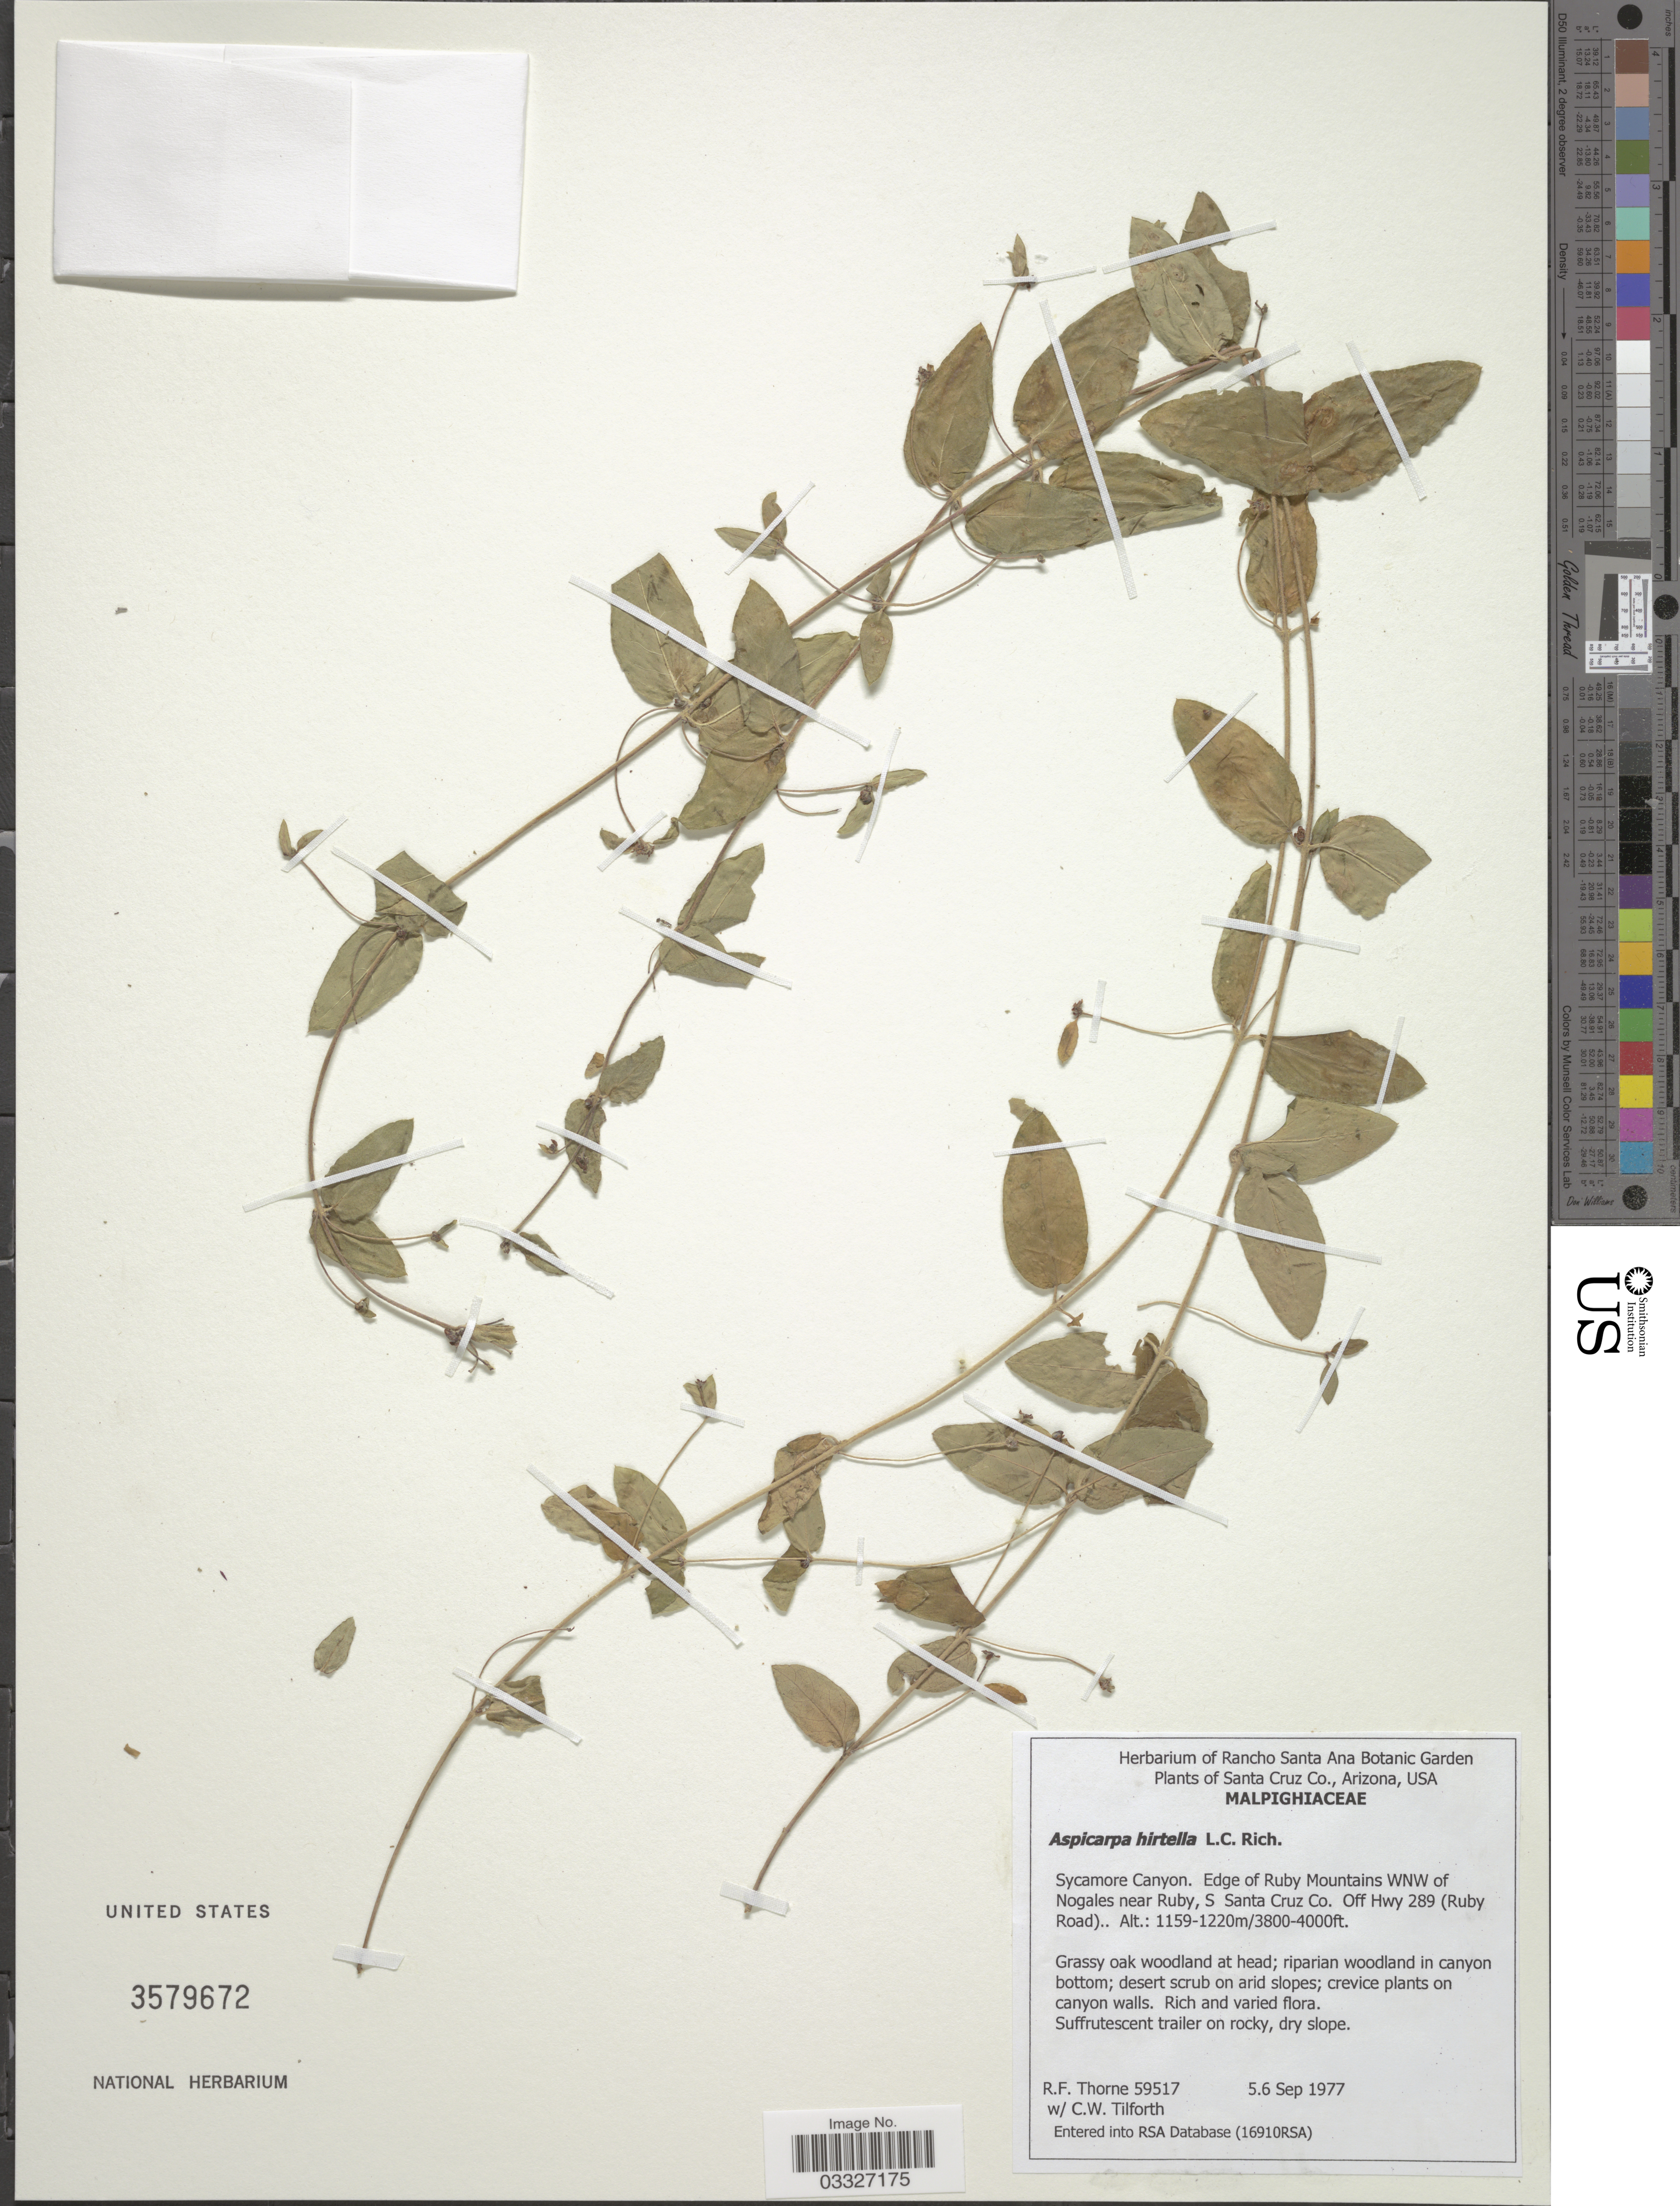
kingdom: Plantae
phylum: Tracheophyta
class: Magnoliopsida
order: Malpighiales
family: Malpighiaceae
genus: Aspicarpa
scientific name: Aspicarpa hirtella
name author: Rich.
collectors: R. Thorne & C. Tilforth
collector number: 59517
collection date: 1977-09-05/1977-09-06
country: United States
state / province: Arizona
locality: Santa Cruz Co. Sycamore Canyon. Edge of Ruby Mountains WNW of Nogales near Ruby, S Santa Cruz Co. Off Hwy 289 (Ruby Road).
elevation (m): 1159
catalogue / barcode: US 3579672